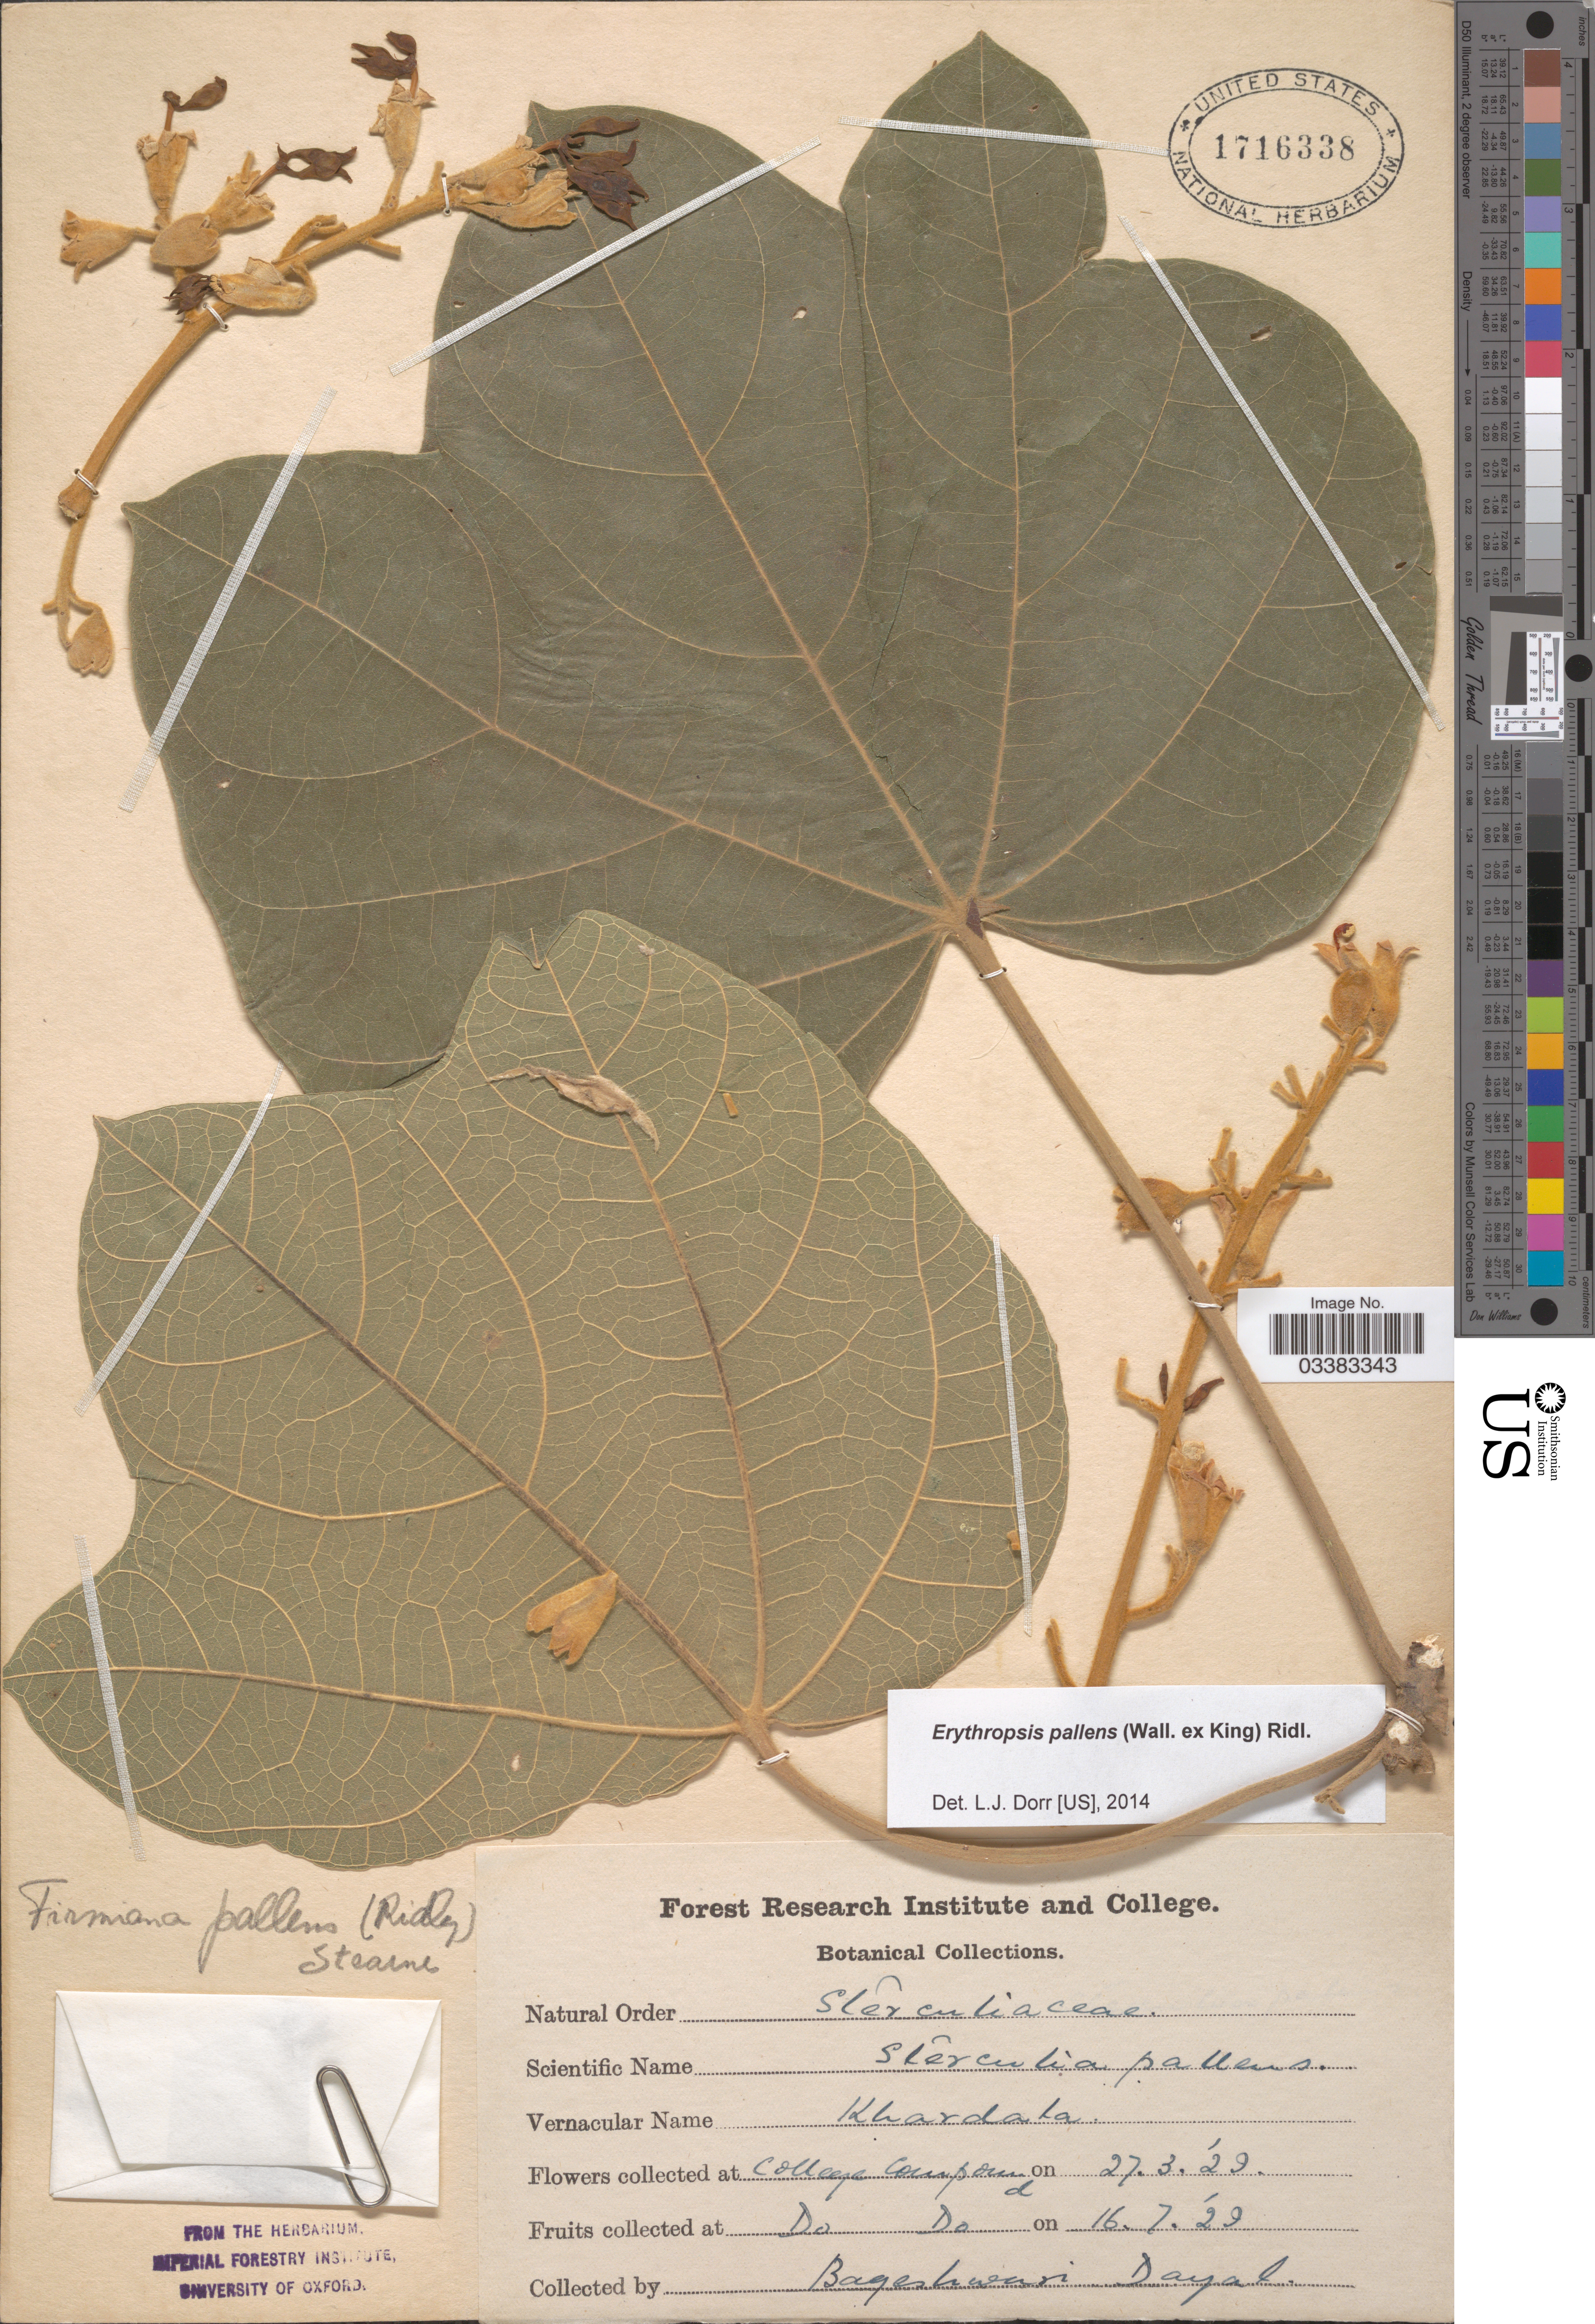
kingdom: Plantae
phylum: Tracheophyta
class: Magnoliopsida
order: Malvales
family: Malvaceae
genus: Erythropsis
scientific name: Erythropsis pallens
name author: (Wall. ex King) Ridl.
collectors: B. Dayal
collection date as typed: Transcribed d/m/y: 27/3/29 to 16/7/29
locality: College Compound. Do Do.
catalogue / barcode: US 1716338